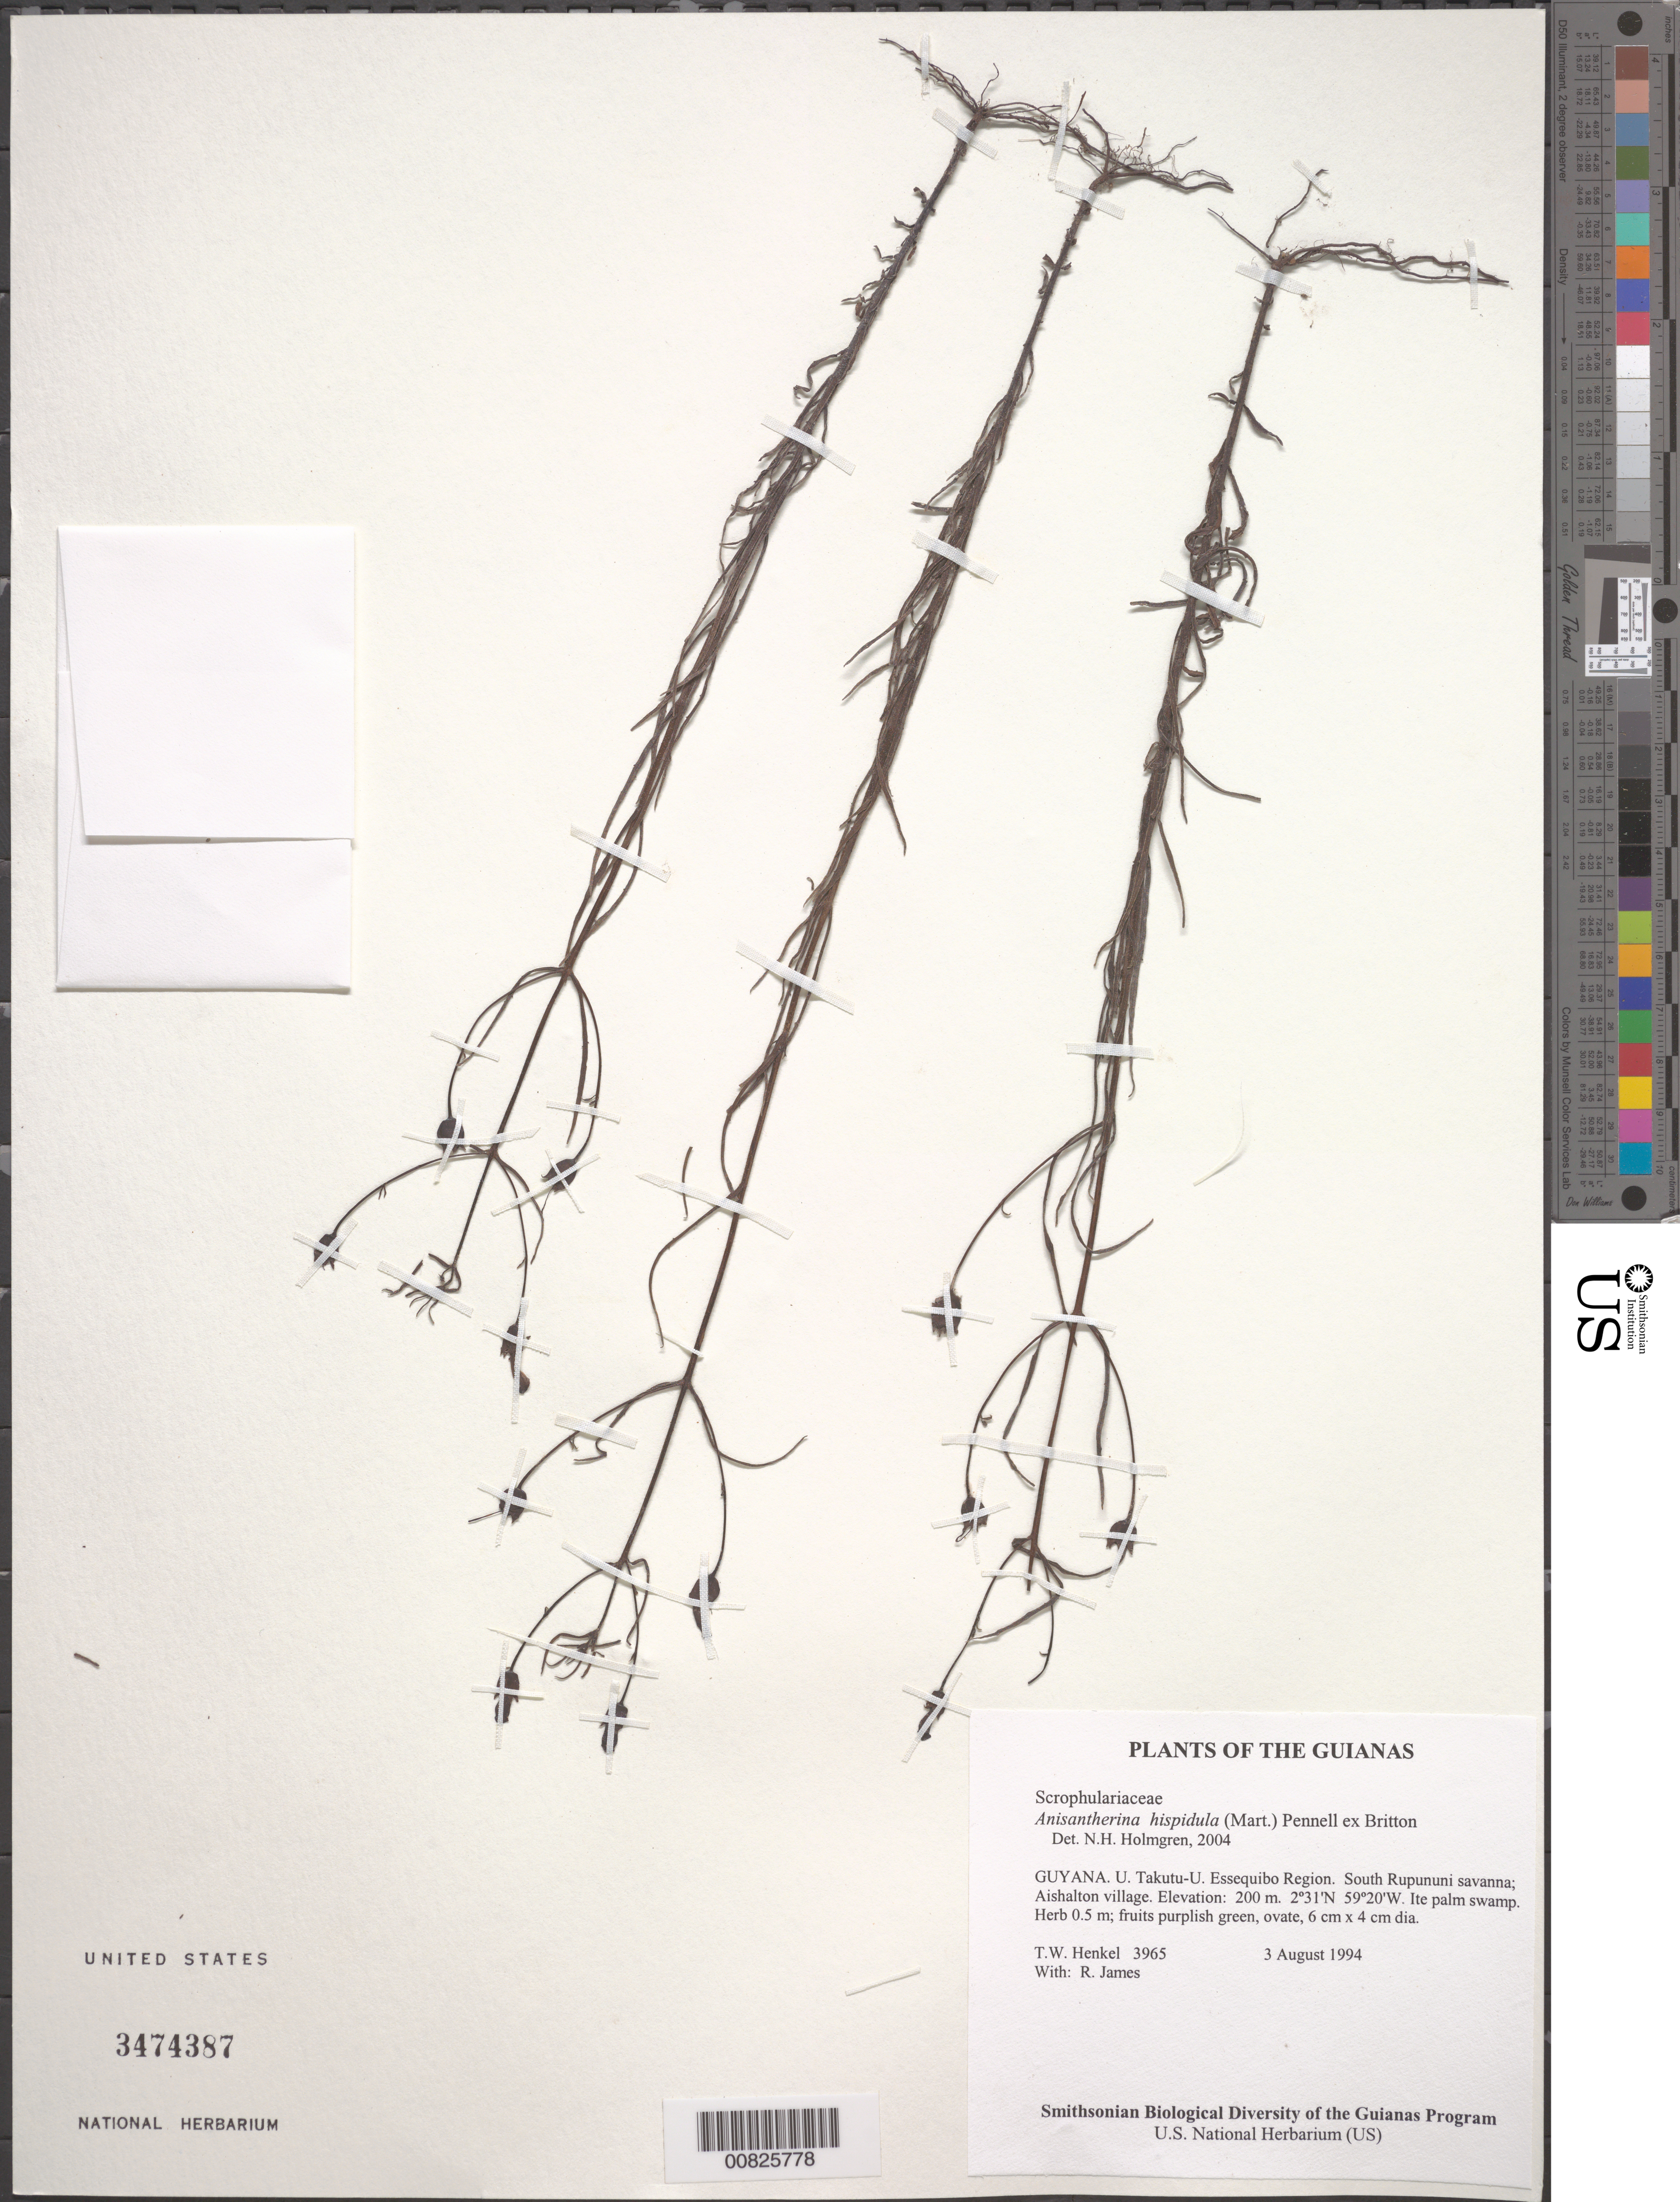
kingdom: Plantae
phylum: Tracheophyta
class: Magnoliopsida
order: Lamiales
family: Orobanchaceae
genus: Anisantherina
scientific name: Anisantherina hispidula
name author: (Mart.) Pennell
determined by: Holmgren, N. H., (NY), New York Botanical Garden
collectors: T. Henkel & R. James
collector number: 3965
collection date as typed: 3 August 1994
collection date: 1994-08-03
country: Guyana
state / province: U. Takutu-U. Essequibo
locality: South Rupununi savanna; Aishalton village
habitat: Ite palm swamp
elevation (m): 200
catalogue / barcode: US 3474387